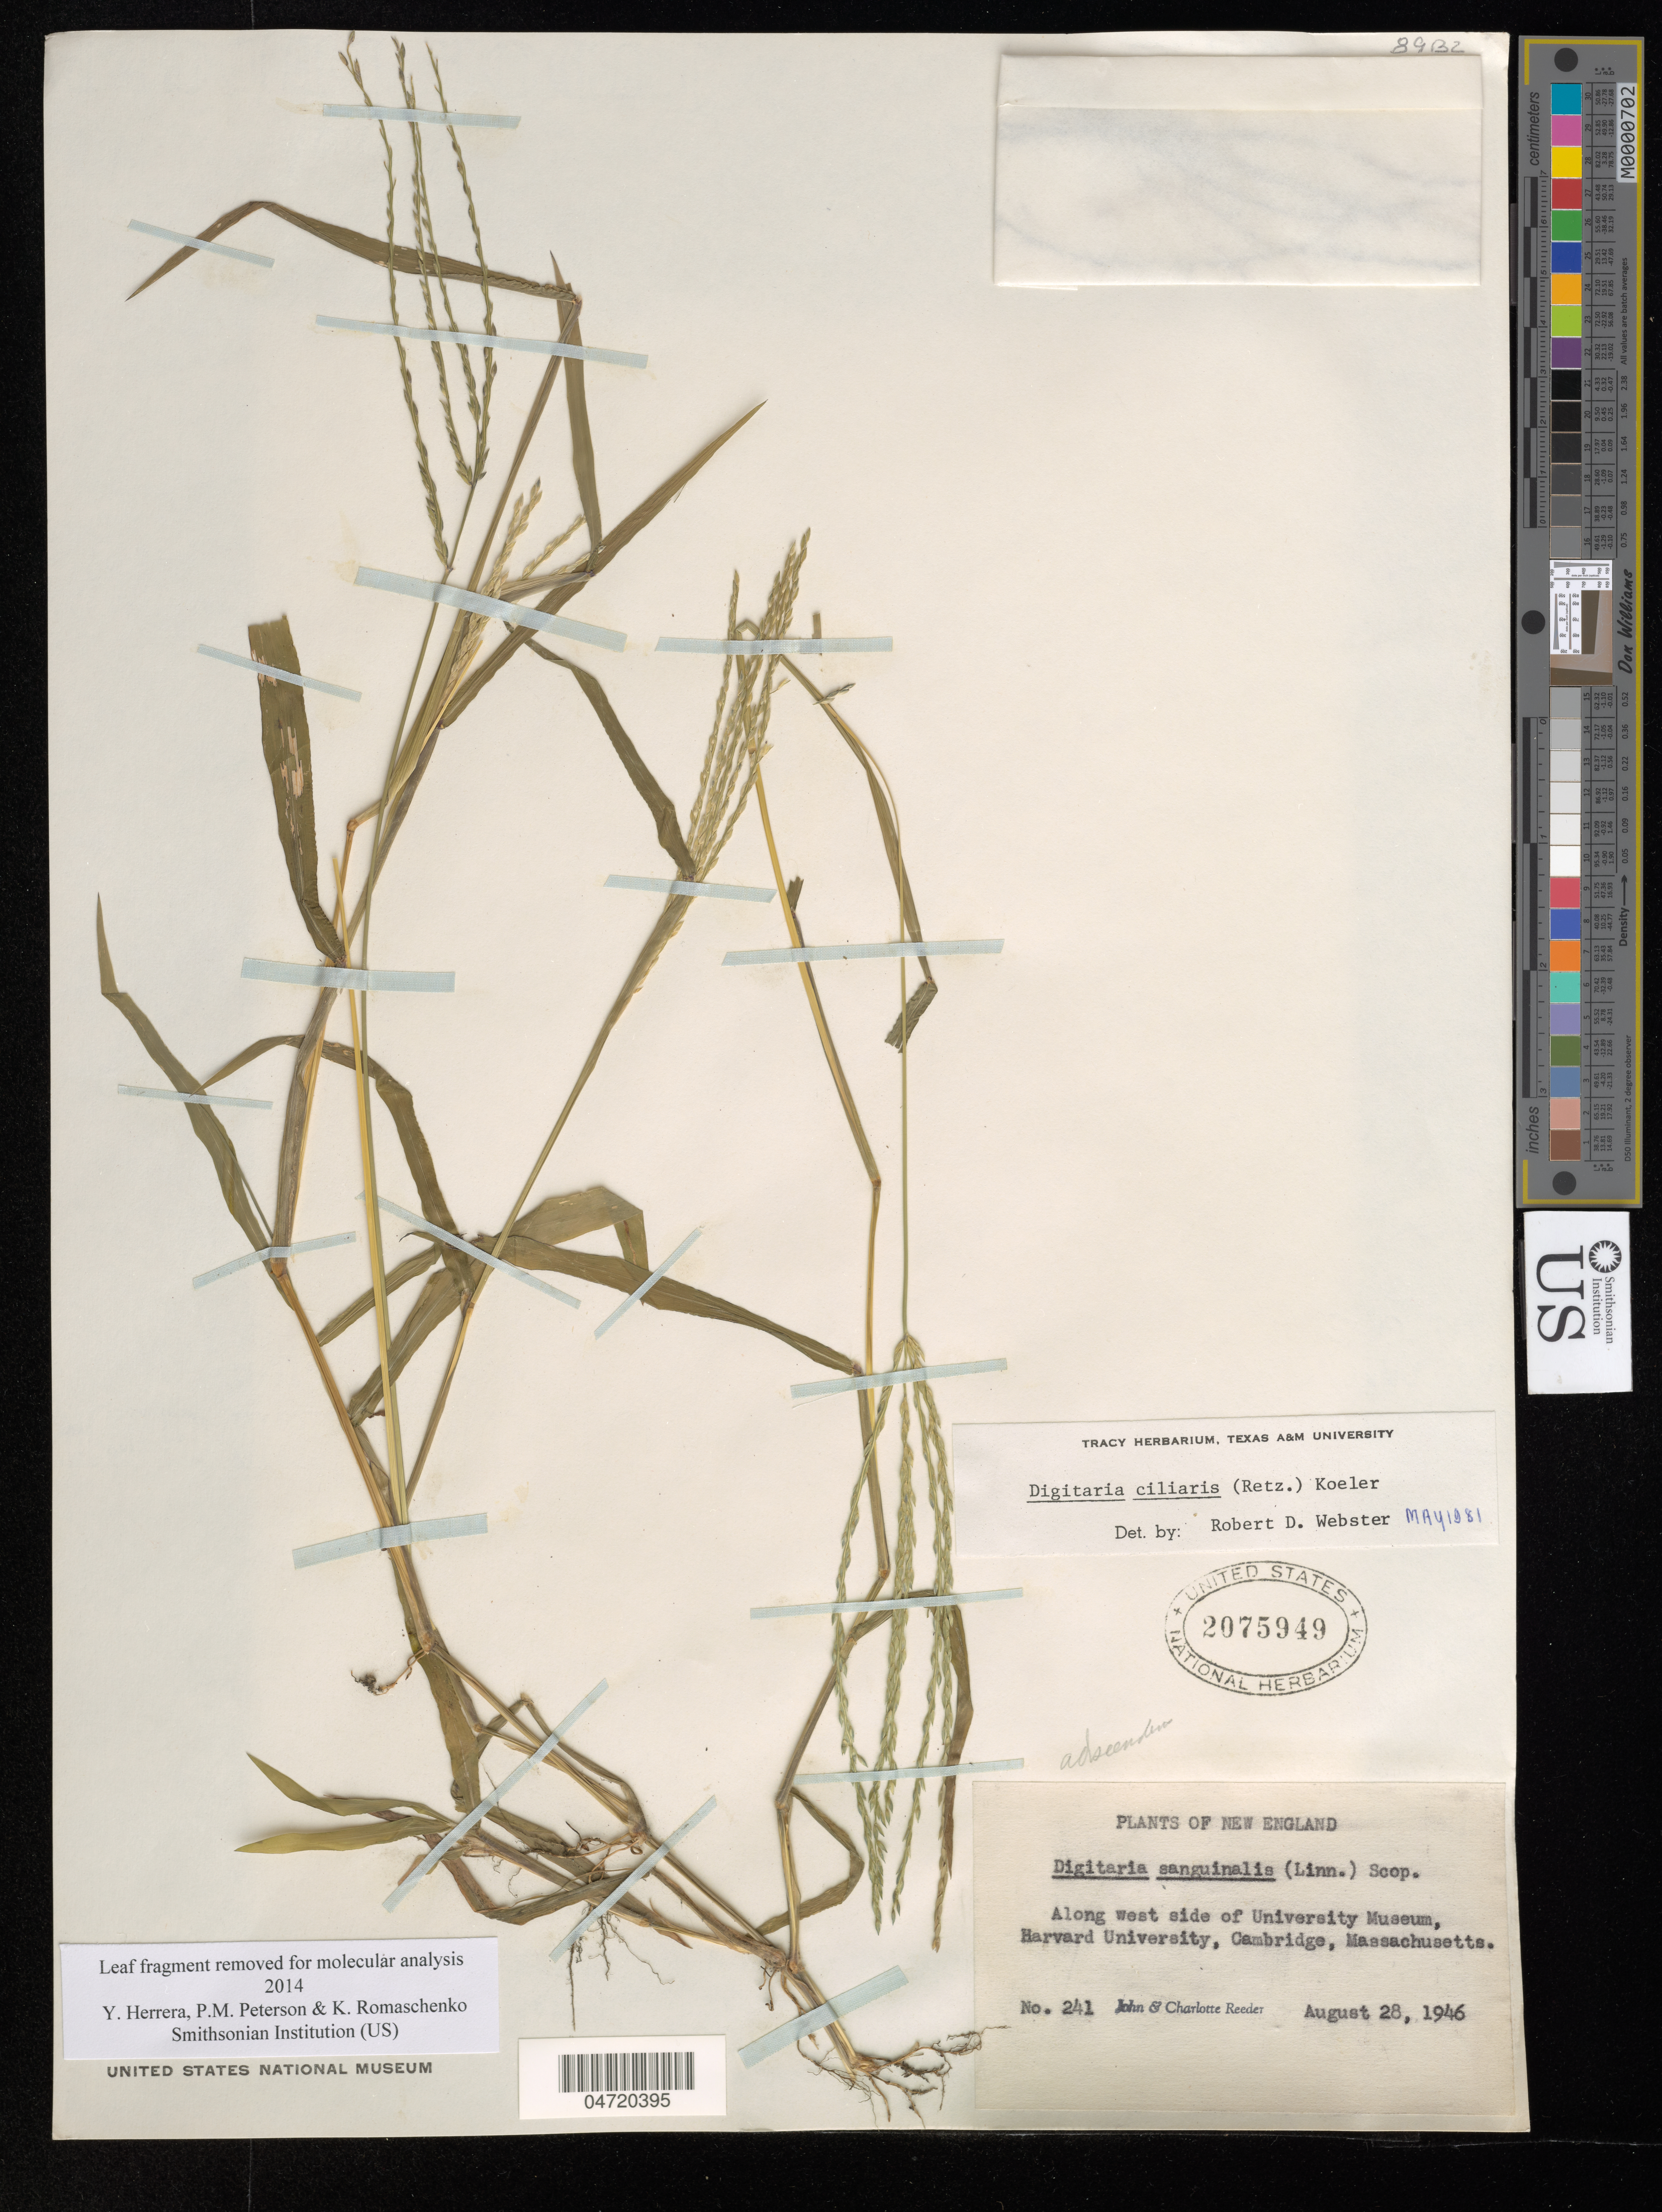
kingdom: Plantae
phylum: Tracheophyta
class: Liliopsida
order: Poales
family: Poaceae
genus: Digitaria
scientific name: Digitaria ciliaris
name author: (Retz.) Koeler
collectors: J. Reeder & C. G. Reeder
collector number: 241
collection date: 1946-08-28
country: United States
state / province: Massachusetts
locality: New England. Along west side of University Museum, Harvard University, Cambridge.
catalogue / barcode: US 2075949